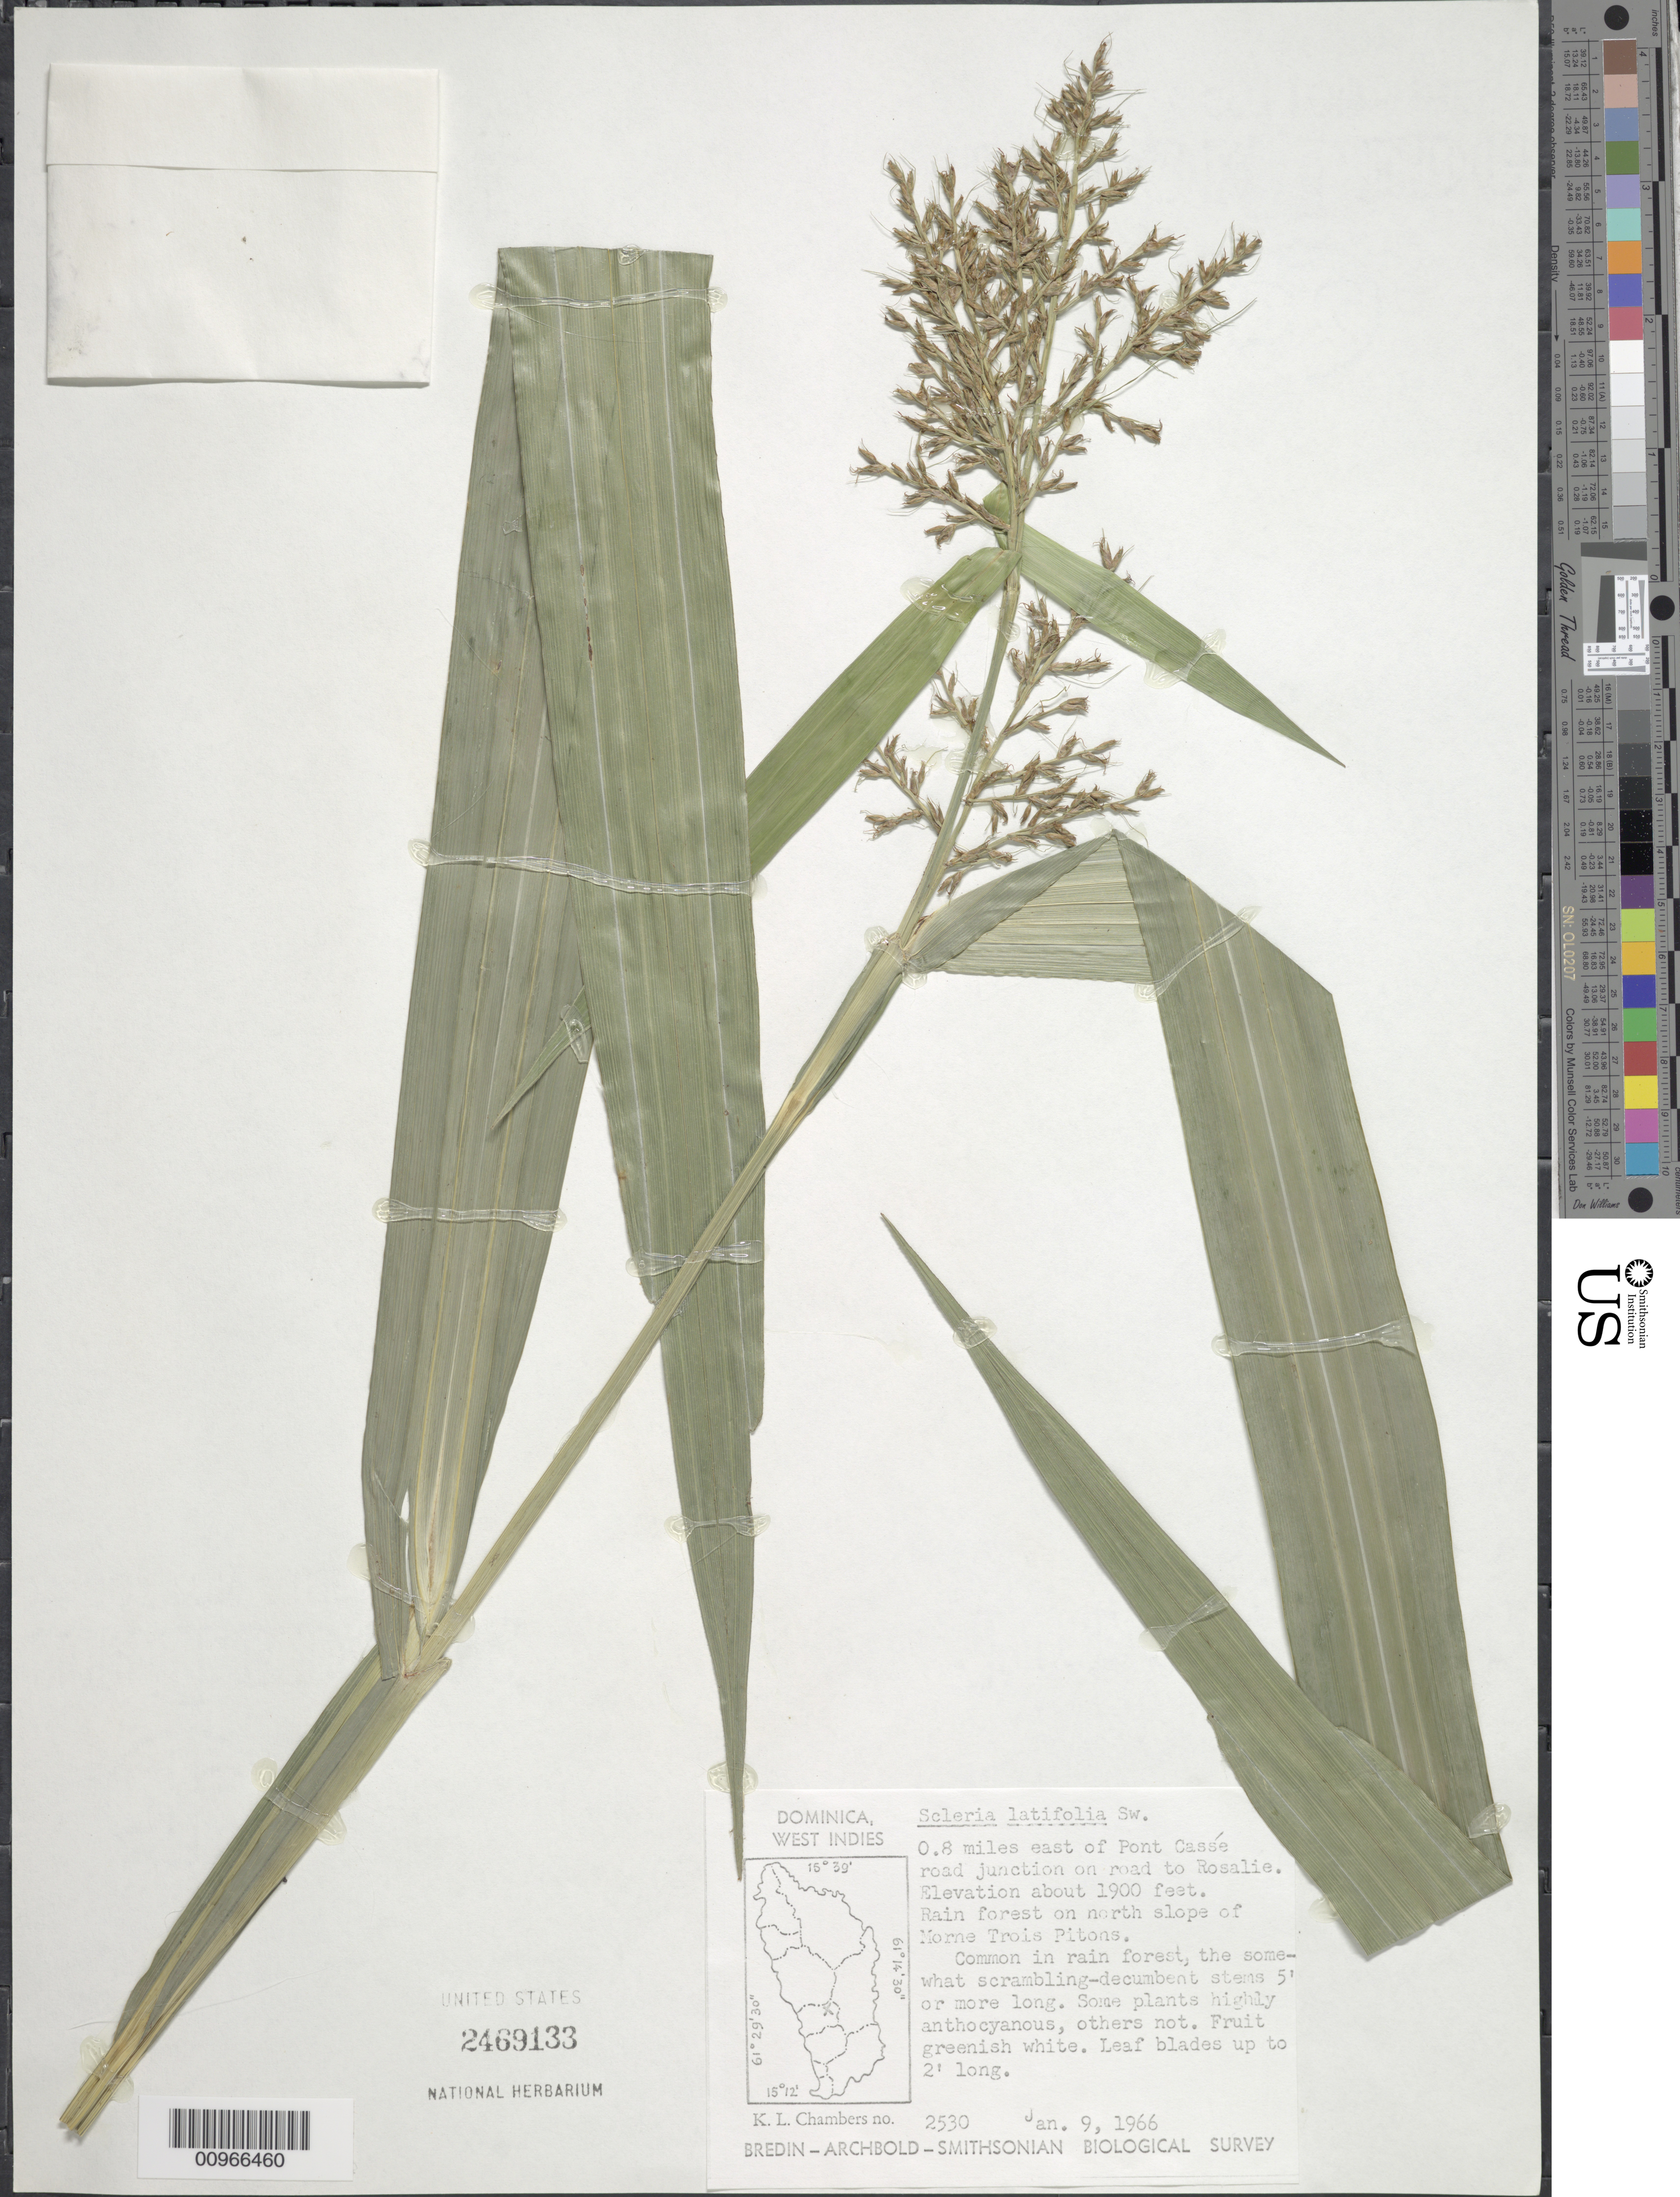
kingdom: Plantae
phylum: Tracheophyta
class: Liliopsida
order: Poales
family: Cyperaceae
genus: Scleria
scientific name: Scleria latifolia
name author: Sw.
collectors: K. L. Chambers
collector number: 2530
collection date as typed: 09 Jan 1966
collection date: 1966-01-09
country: Dominica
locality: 0.8 miles E of Pont Cassé road junction on road to Rosalie, on north slope of Morne Trois Pitons.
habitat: Rainforest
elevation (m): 579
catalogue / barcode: US 2469133